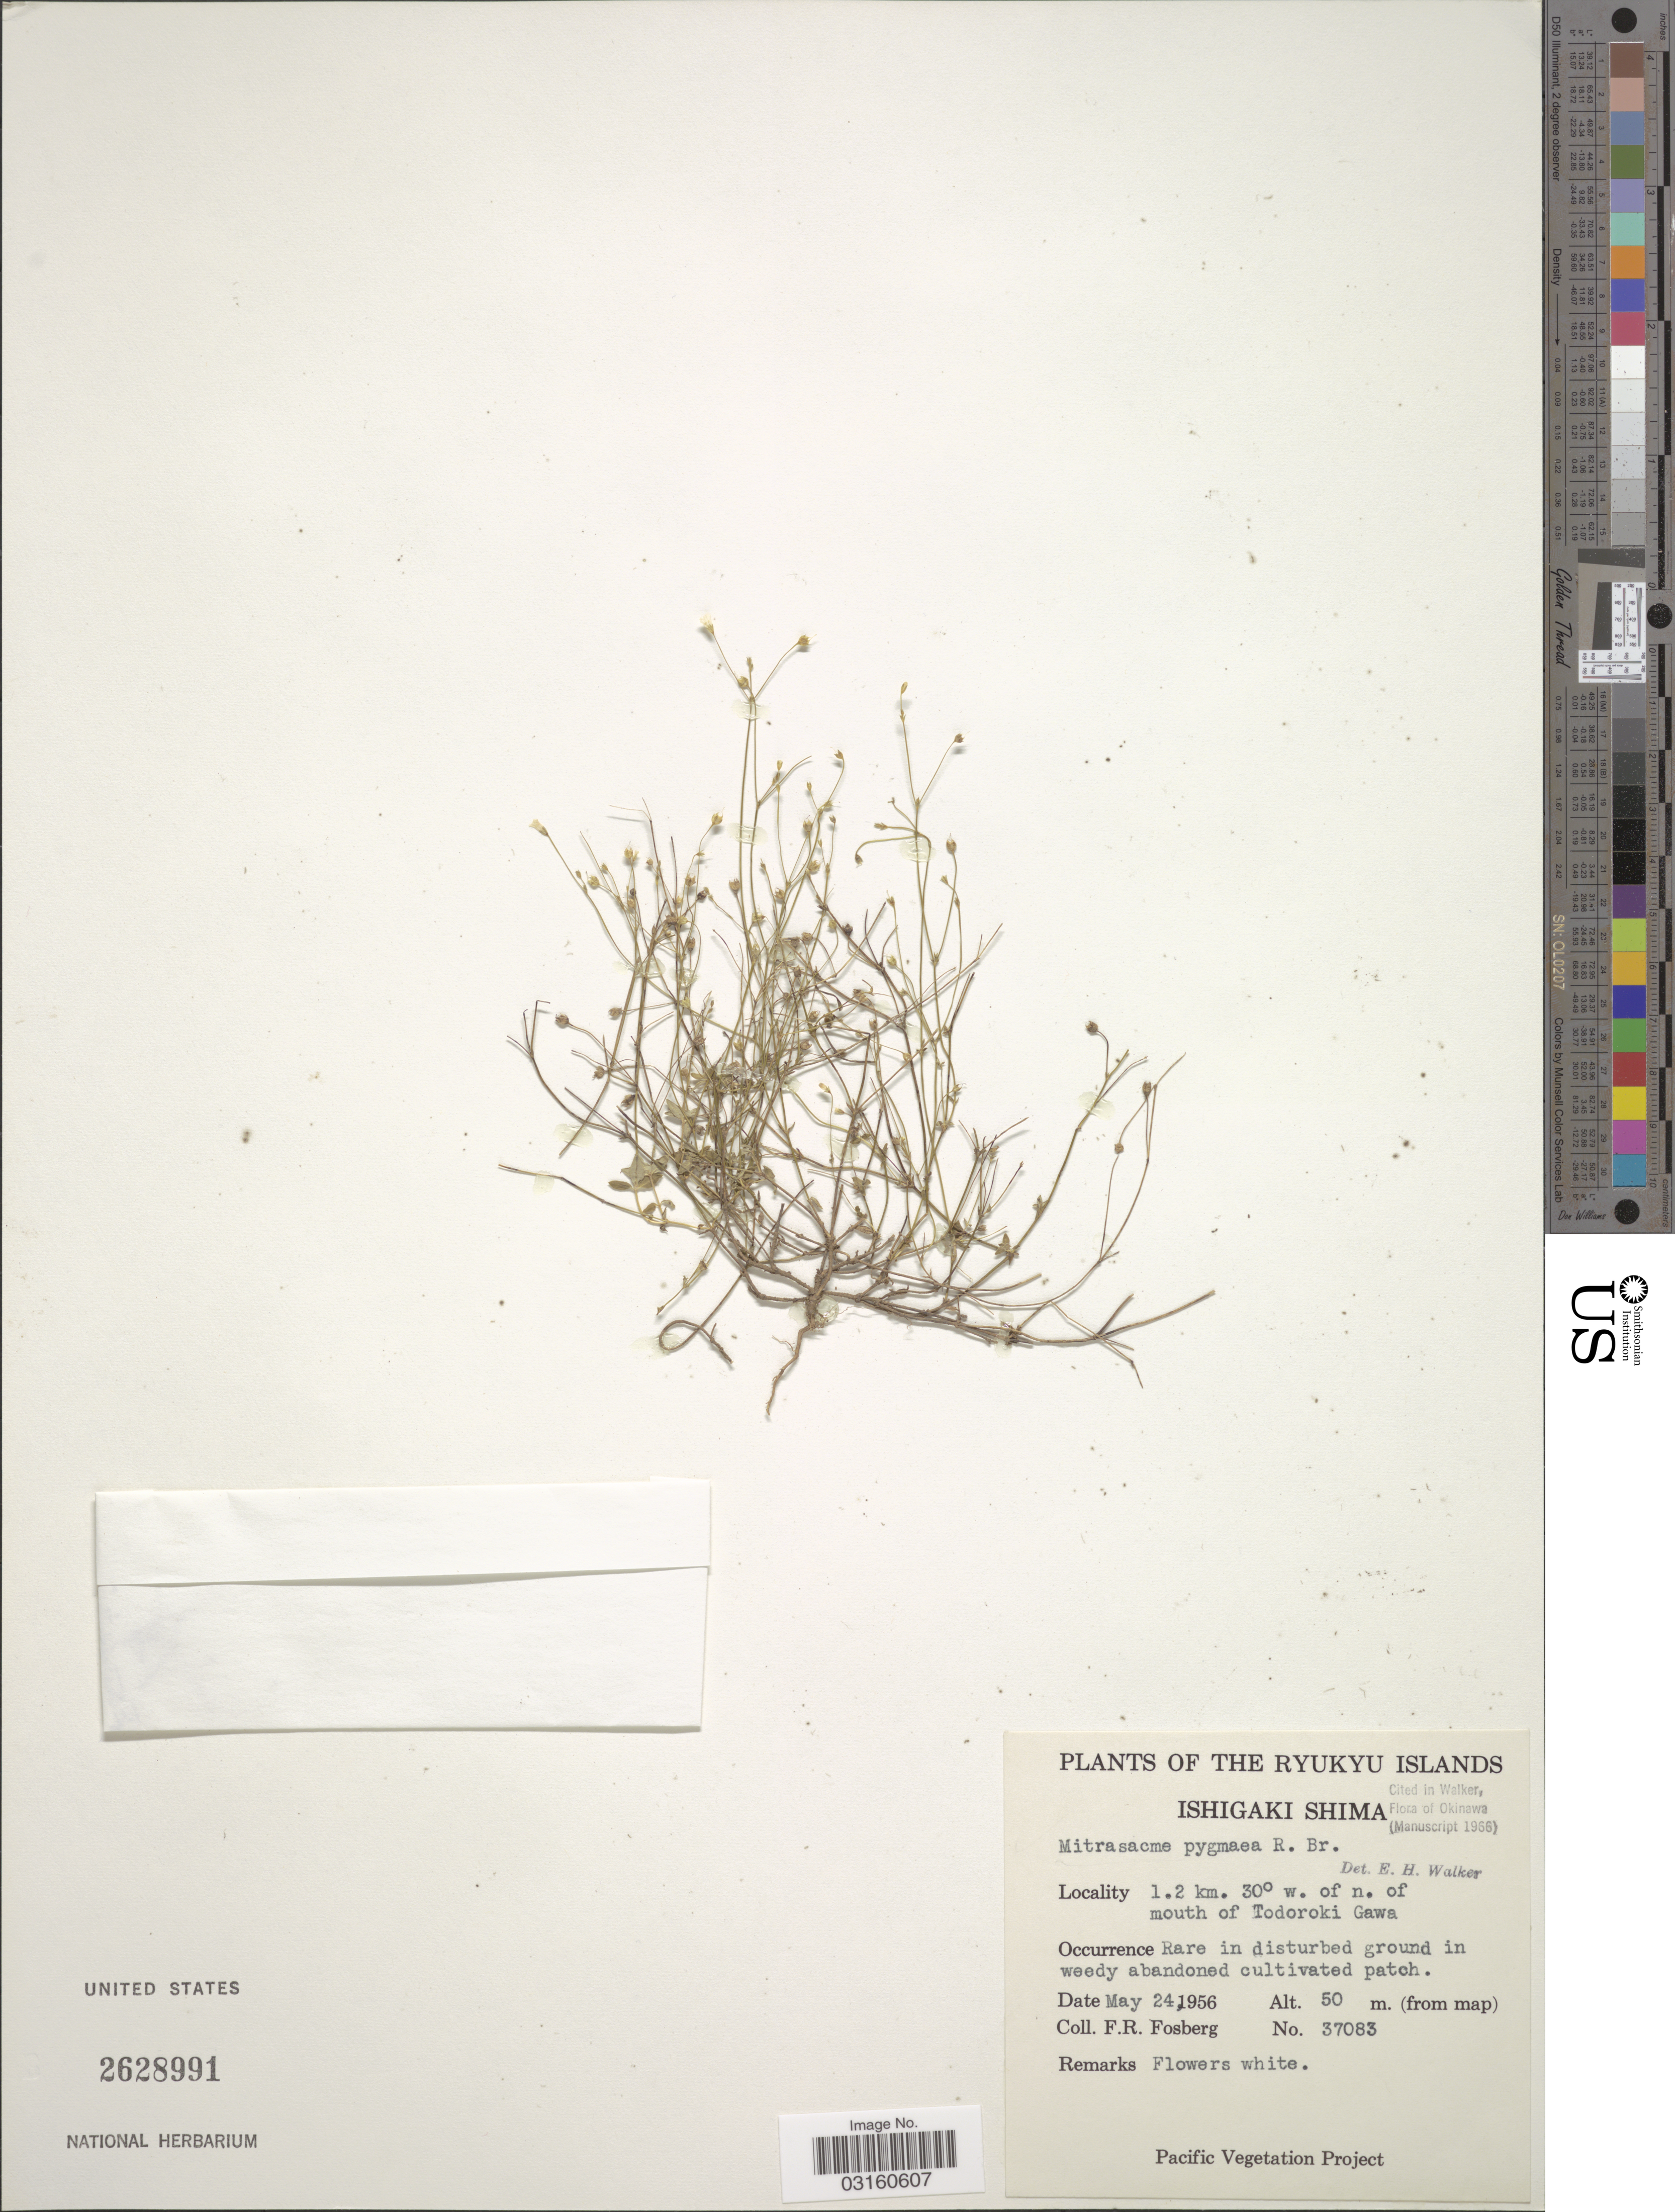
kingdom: Plantae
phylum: Tracheophyta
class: Magnoliopsida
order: Gentianales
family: Loganiaceae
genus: Mitrasacme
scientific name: Mitrasacme pygmaea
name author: R. Br.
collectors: F. R. Fosberg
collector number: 37083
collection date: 1956-05-24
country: Japan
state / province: Okinawa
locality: Ryukyu Islands. Ishigaki Shima. 1.2 km. 30° w. of n. of mouth of Todoroki Gawa.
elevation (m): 50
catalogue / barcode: US 2628991